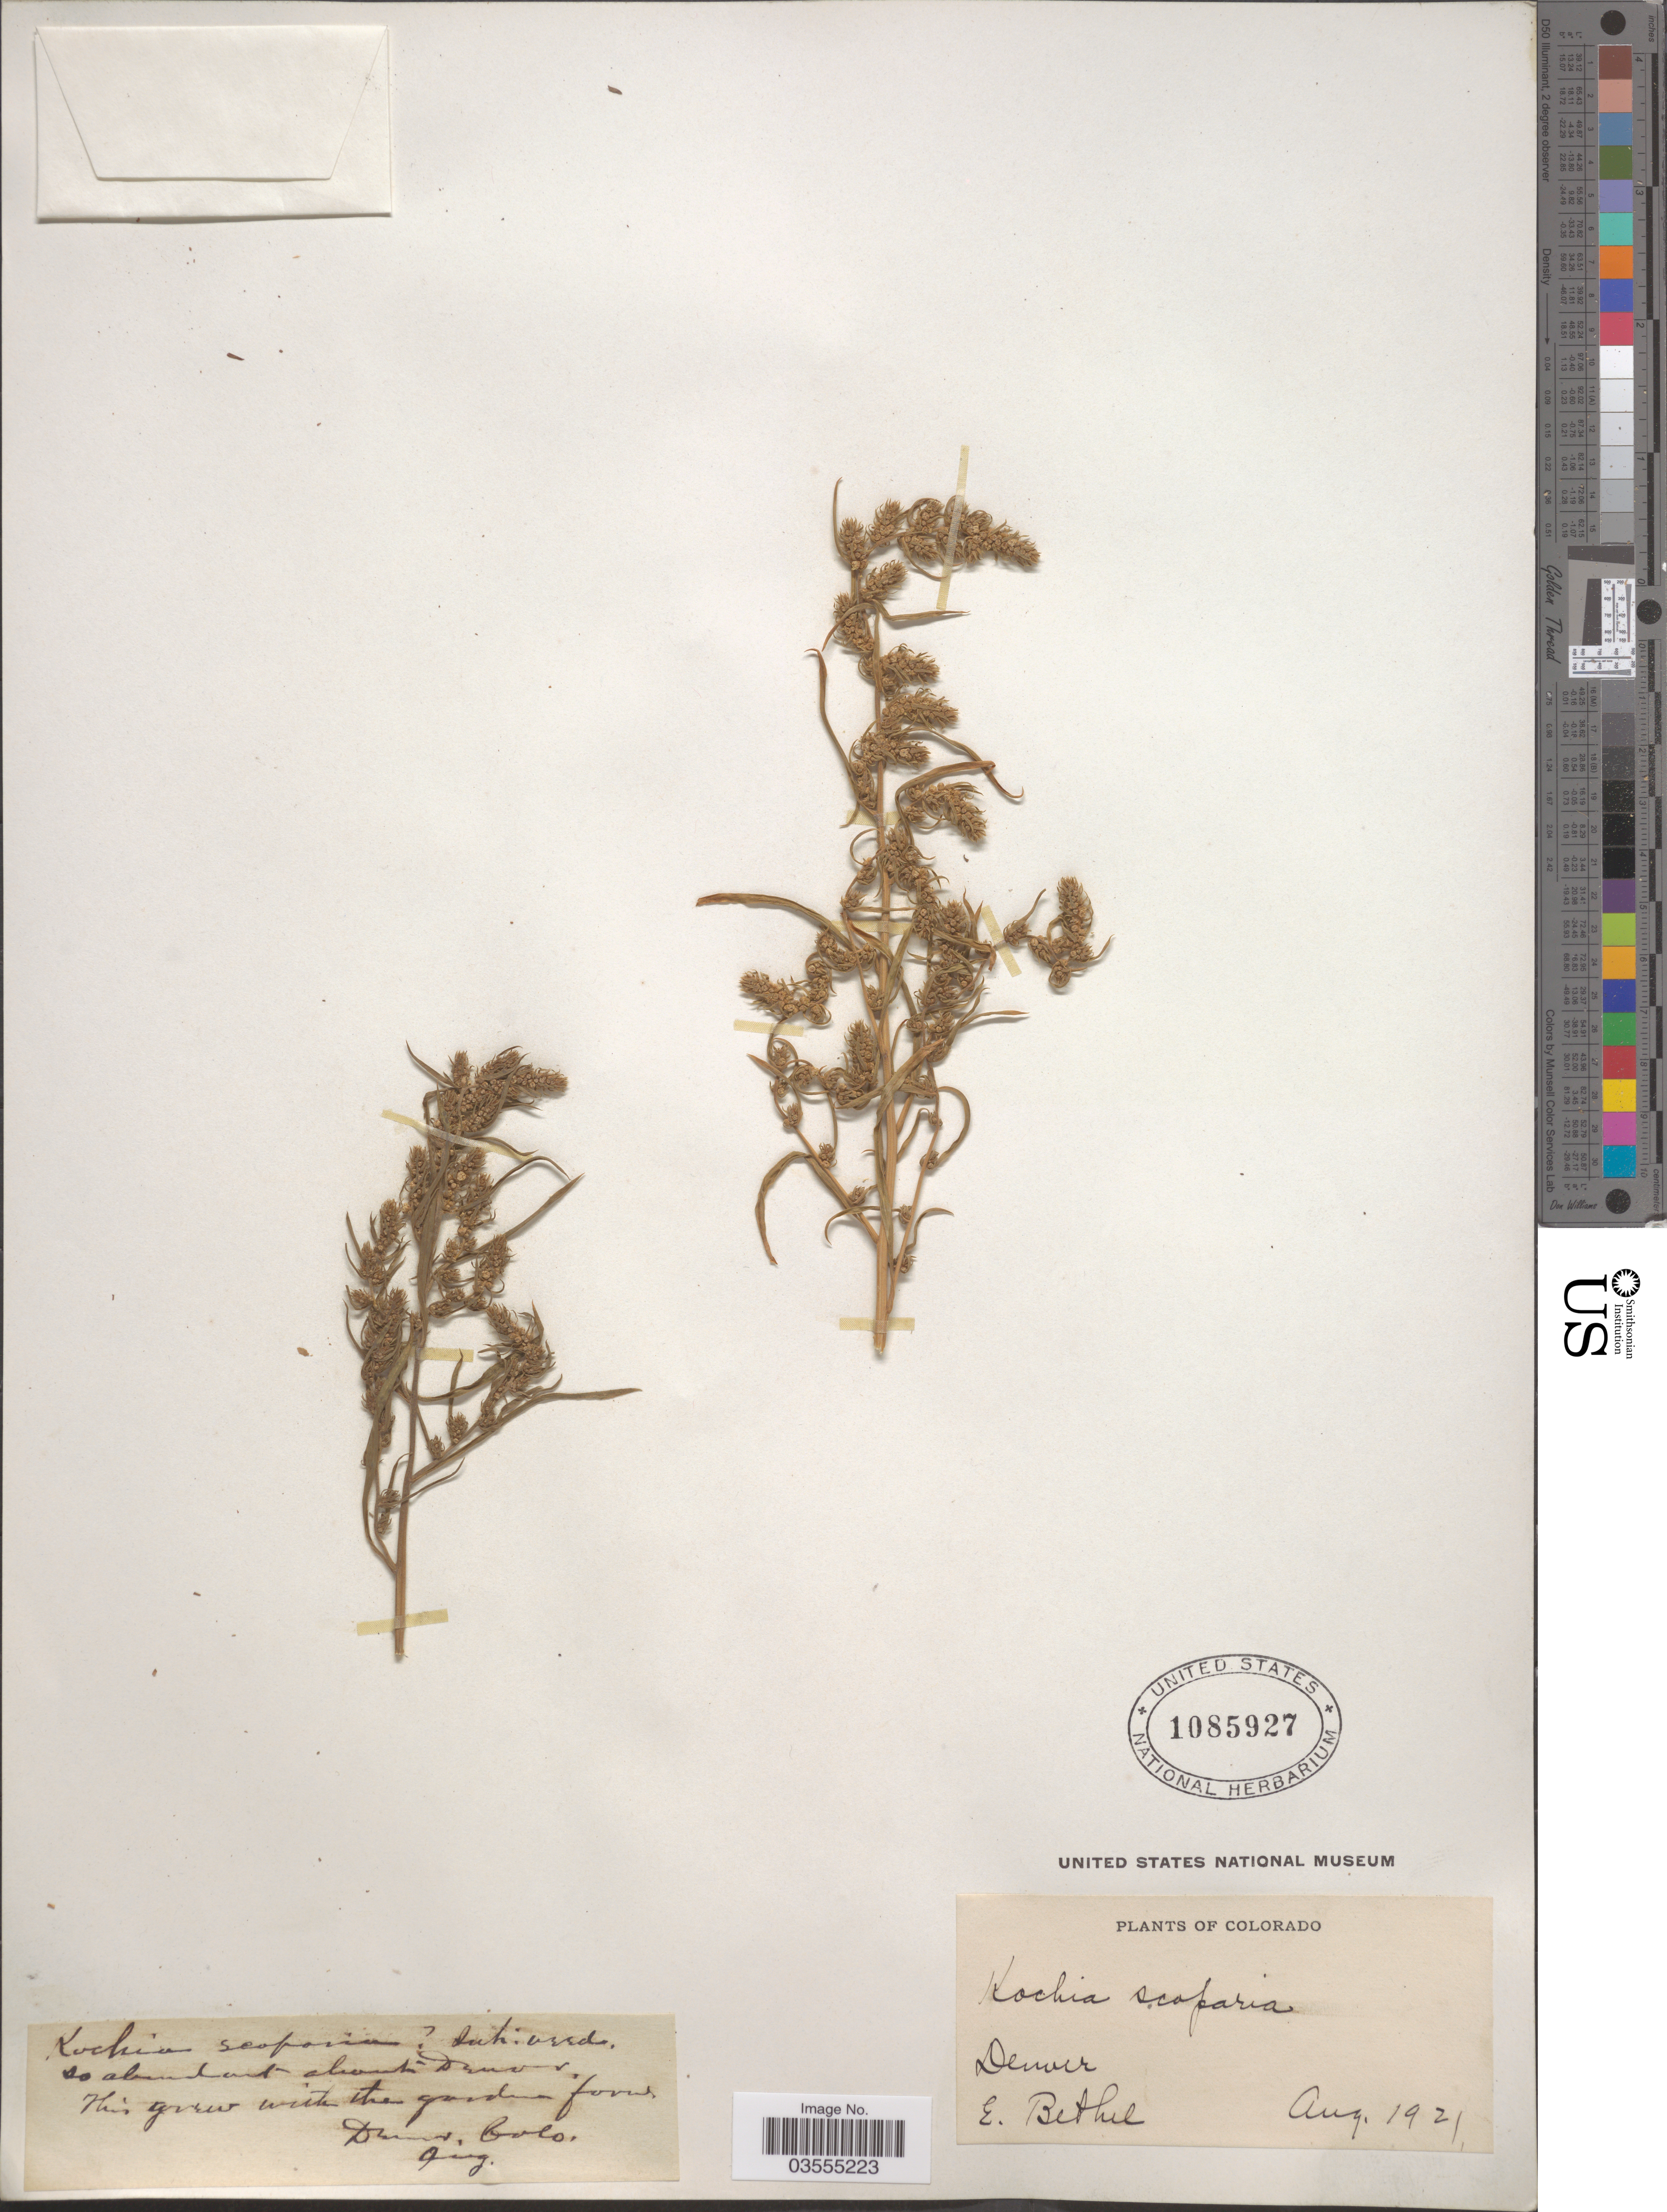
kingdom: Plantae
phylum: Tracheophyta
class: Magnoliopsida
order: Caryophyllales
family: Amaranthaceae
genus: Bassia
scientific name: Bassia scoparia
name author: (L.) Voss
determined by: Strong, Mark T., (BOT), Smithsonian Institution - National Museum of Natural History (UNITED STATES)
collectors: E. Bethel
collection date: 1921-08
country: United States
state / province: Colorado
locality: Denver.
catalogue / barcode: US 1085927